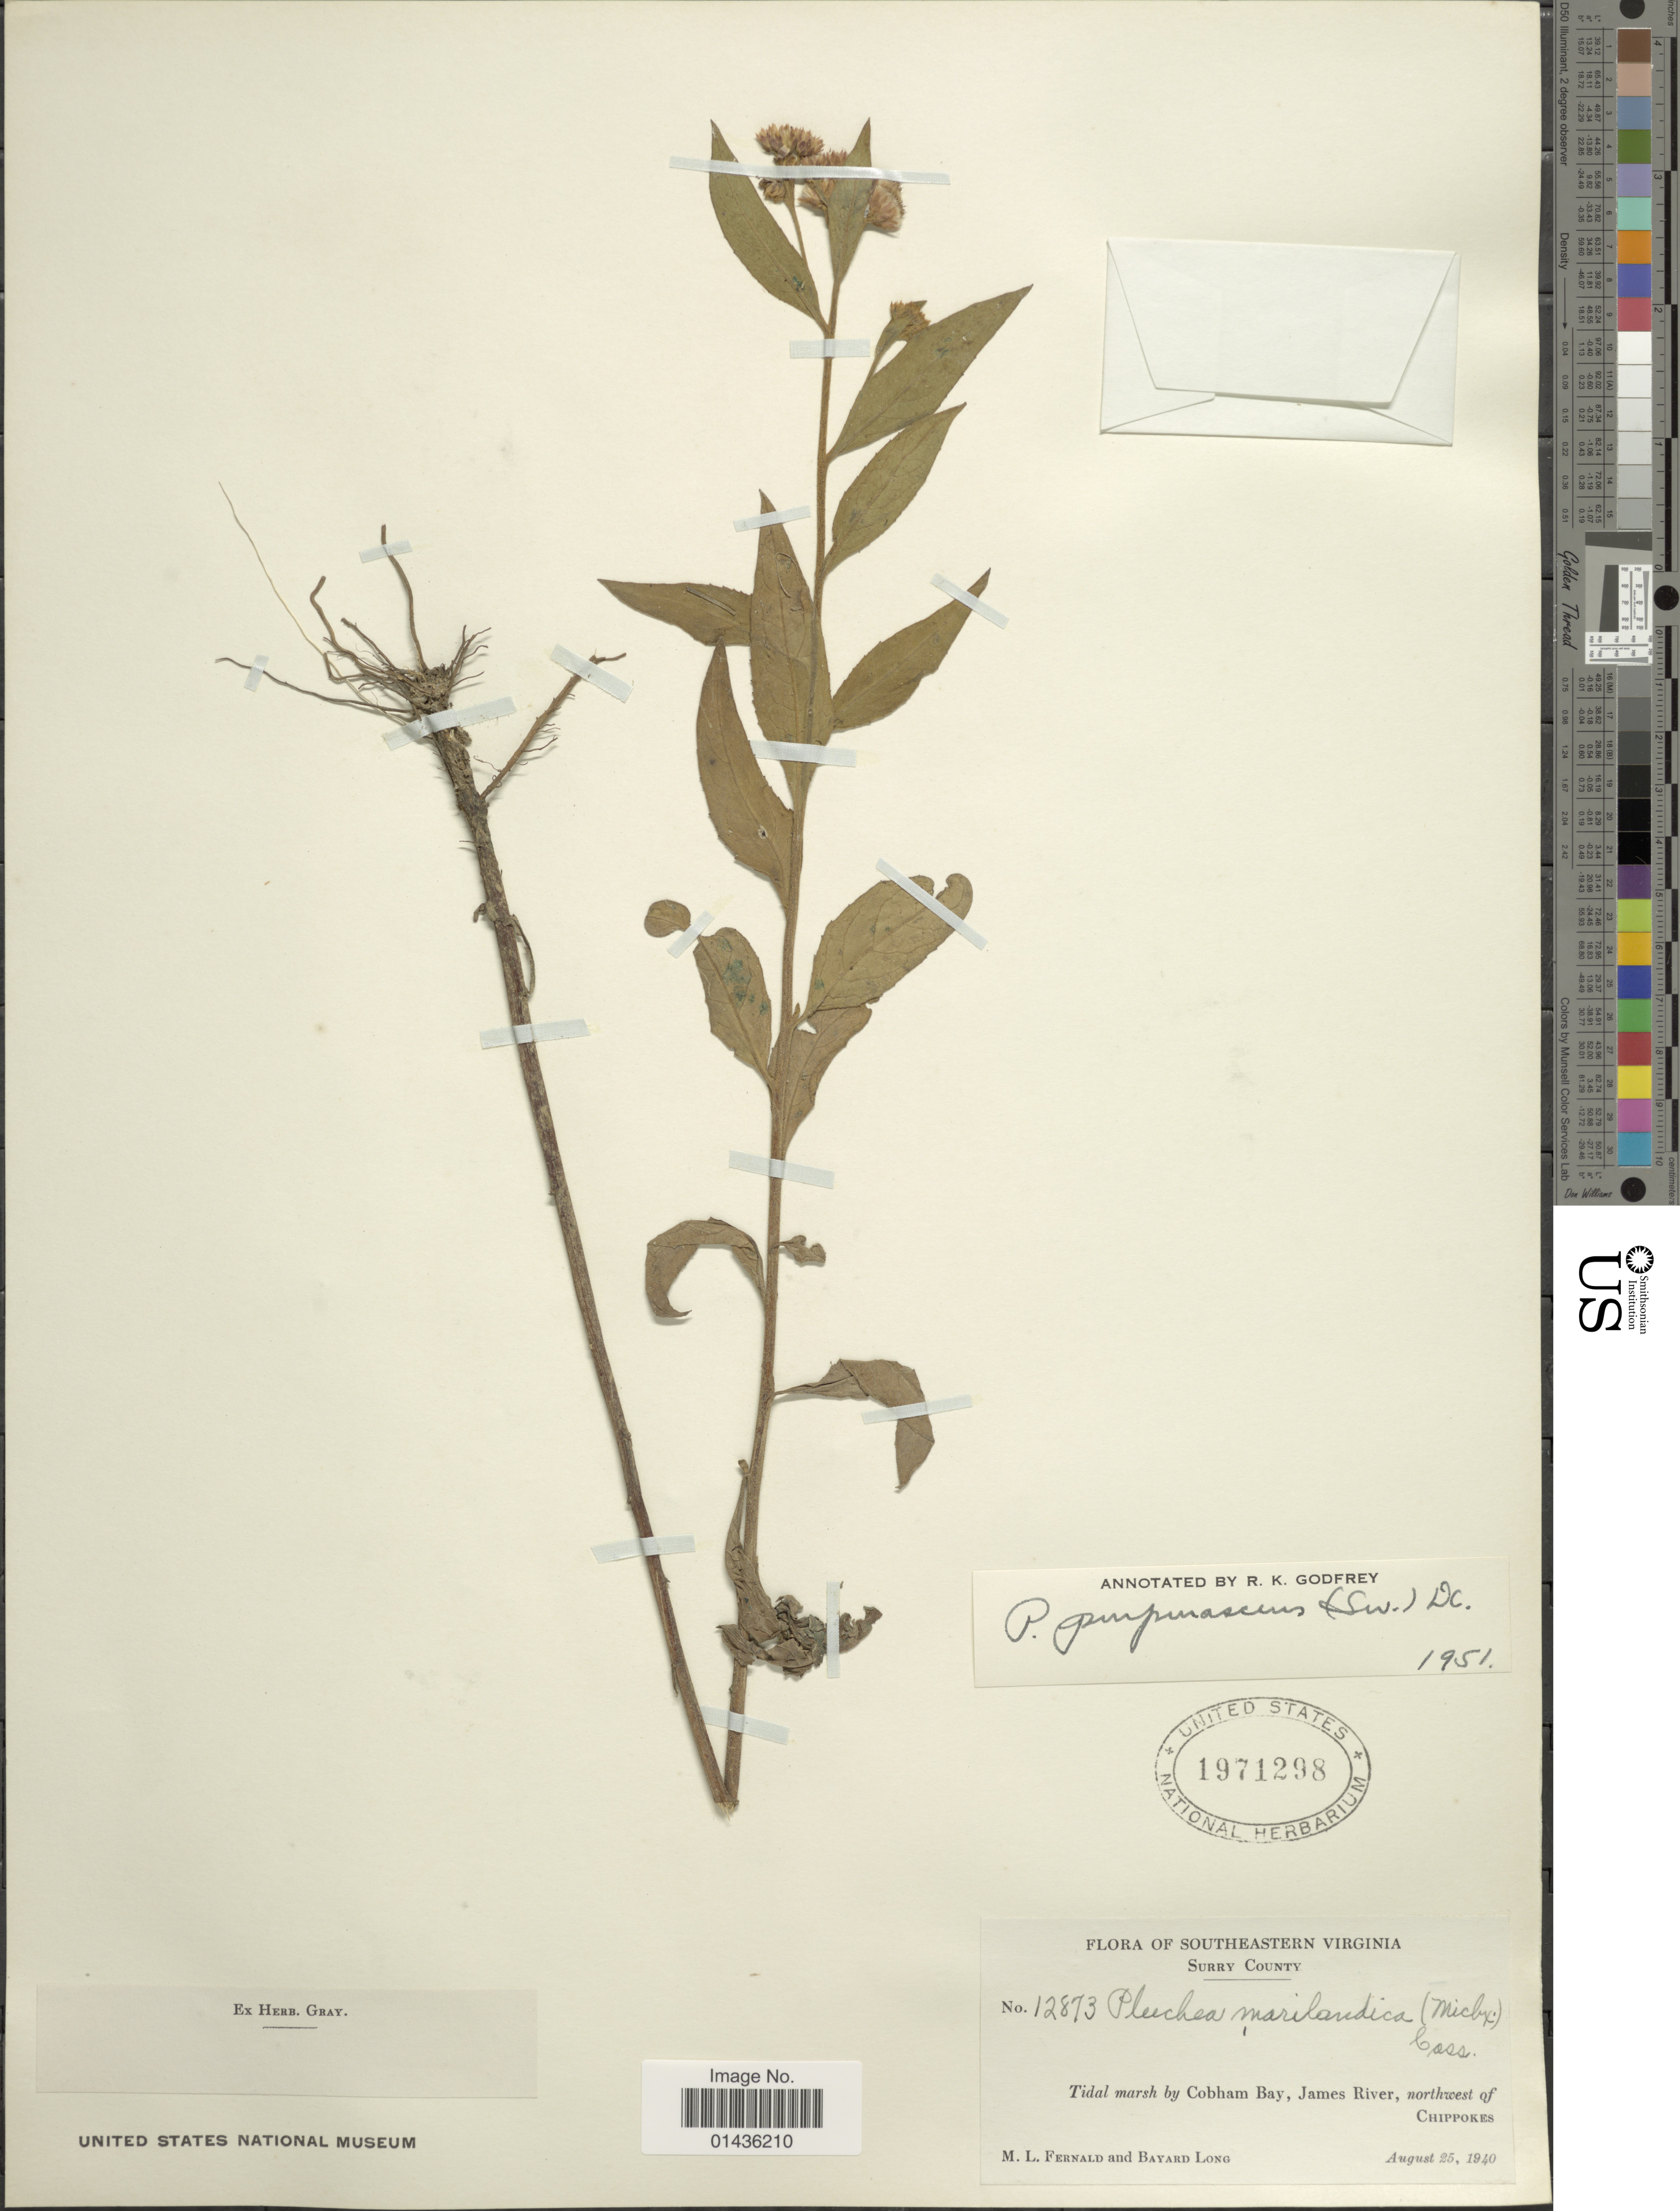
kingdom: Plantae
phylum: Tracheophyta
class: Magnoliopsida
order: Asterales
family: Asteraceae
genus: Pluchea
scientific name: Pluchea odorata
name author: (L.) Cass.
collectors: M. L. Fernald & B. Long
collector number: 12873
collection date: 1940-08-25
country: United States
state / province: Virginia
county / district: Surry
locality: Southeastern Virginia, Surry County, Tidal marsh by Cobham Bay, James River, northwest of Chippokes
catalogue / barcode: US 1971298